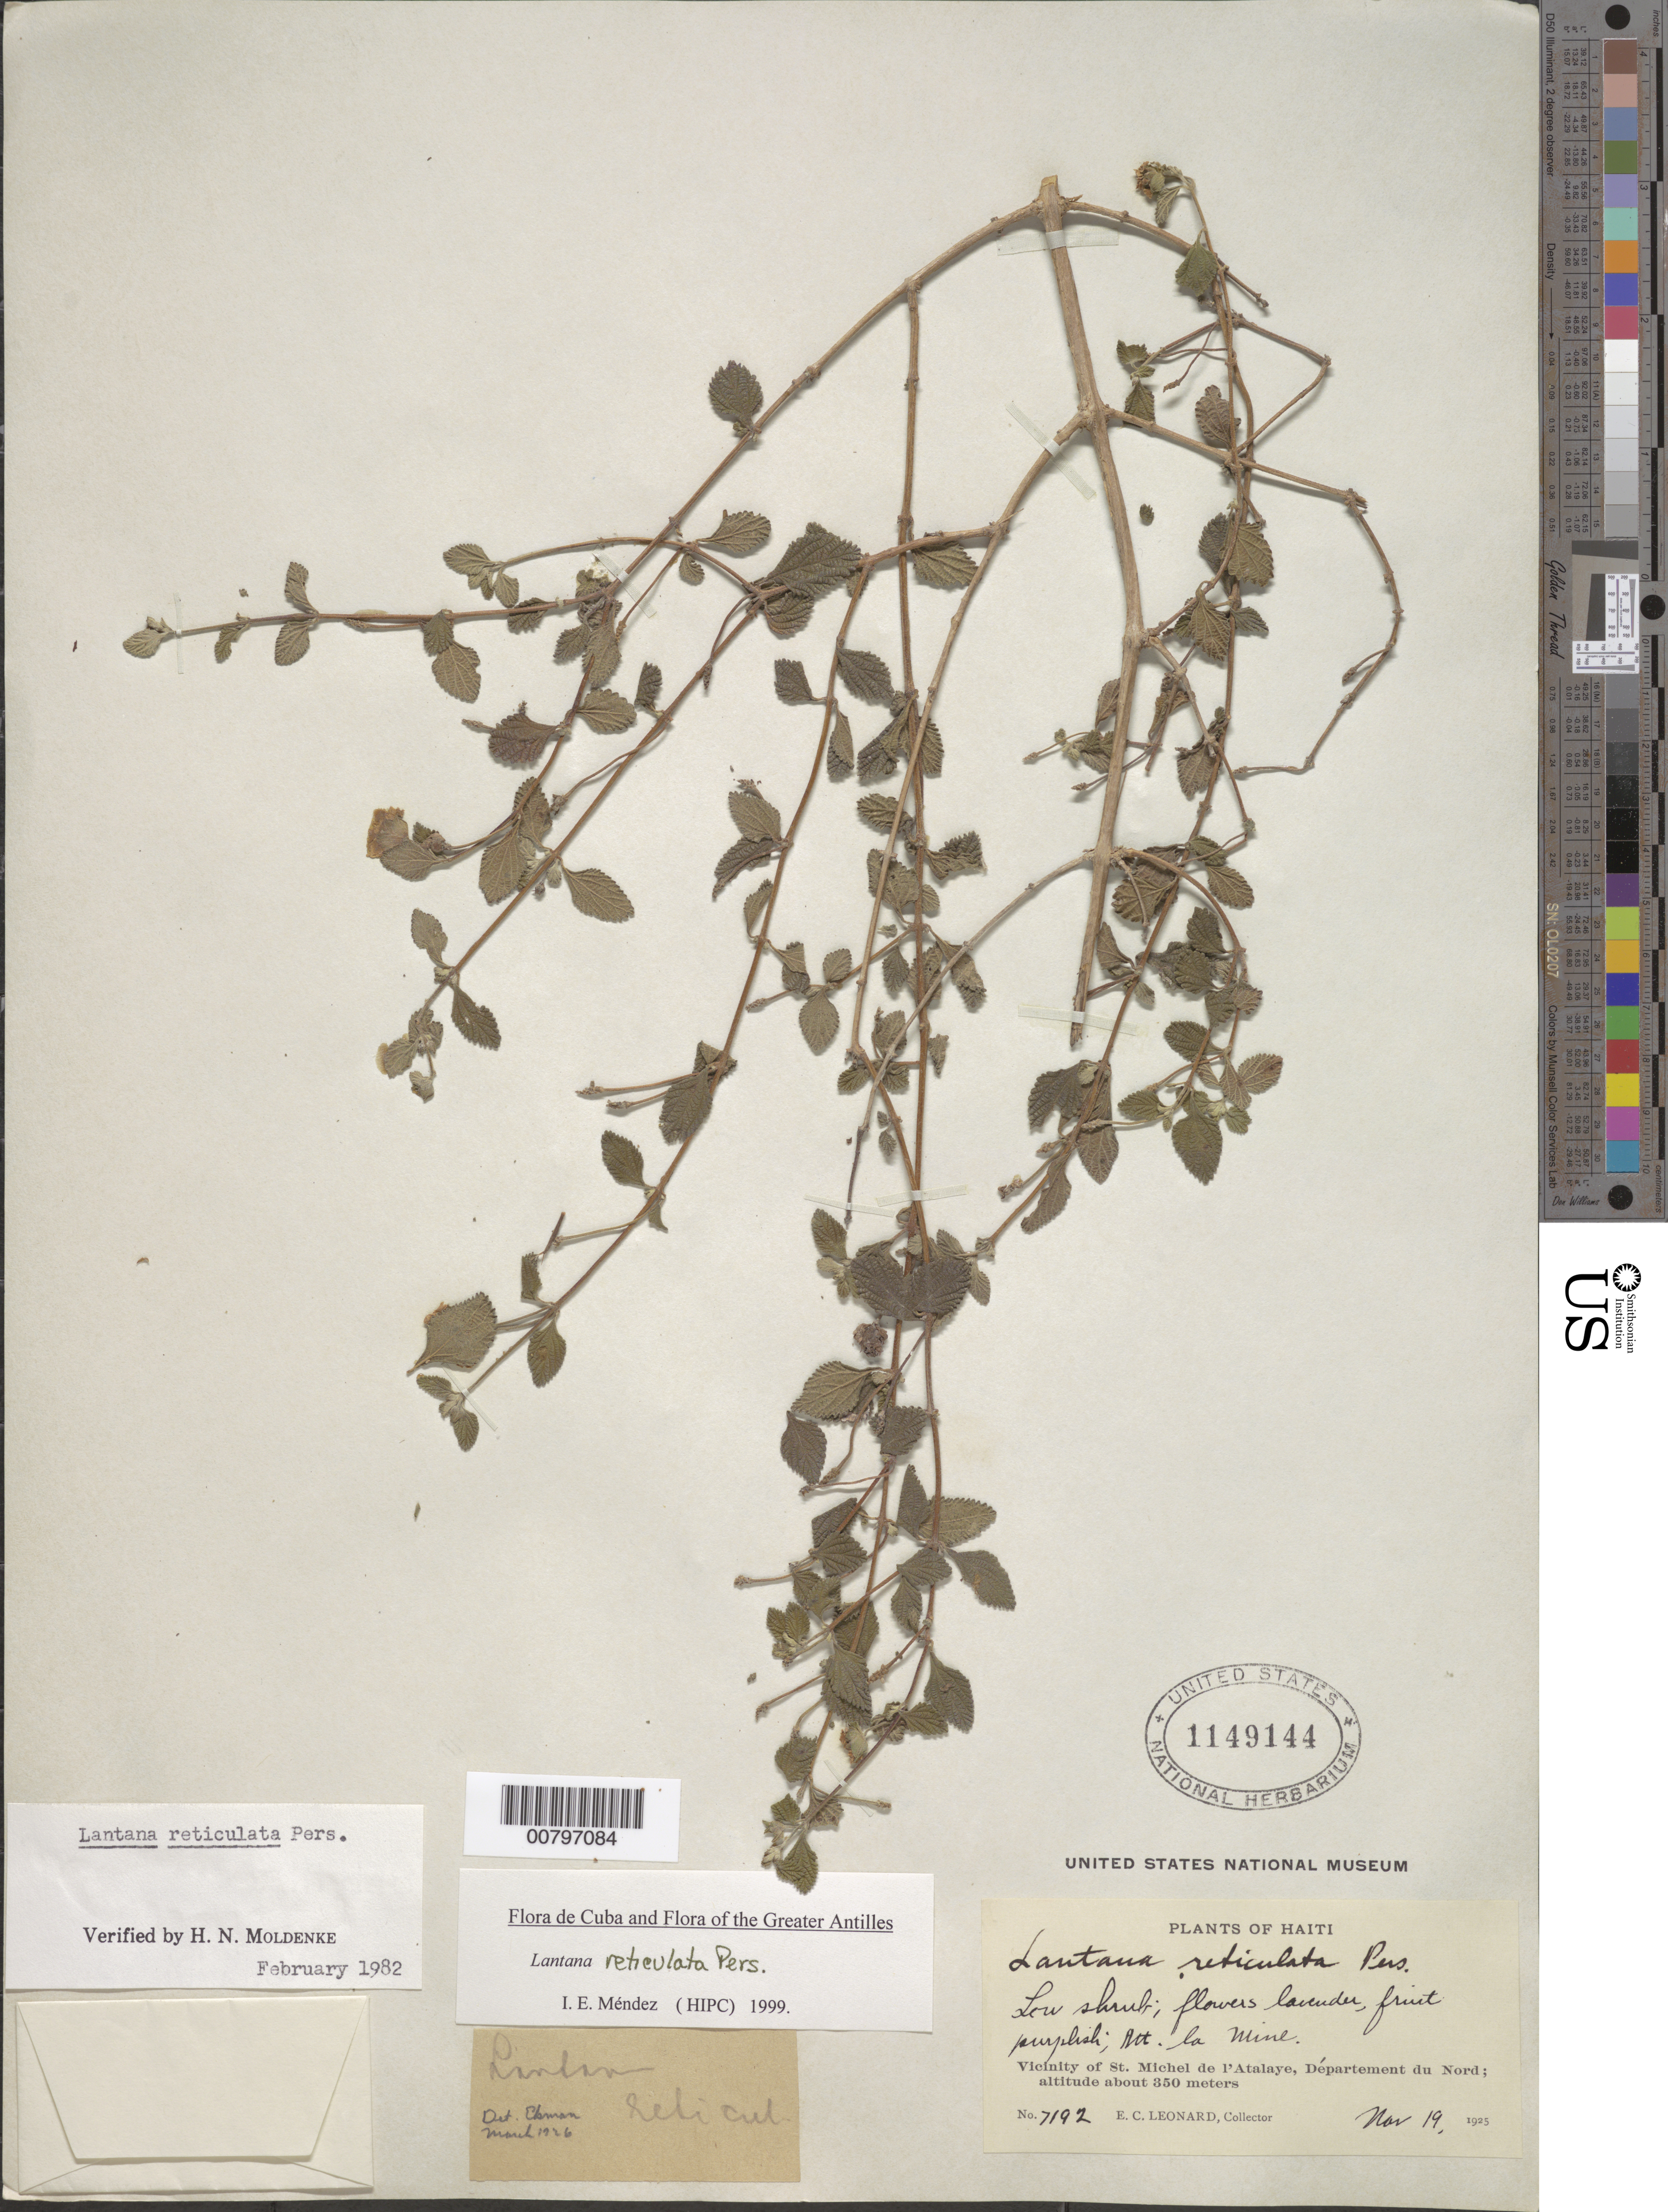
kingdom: Plantae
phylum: Tracheophyta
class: Magnoliopsida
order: Lamiales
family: Verbenaceae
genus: Lantana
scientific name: Lantana reticulata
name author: Pers.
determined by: Méndez, Isidro E., (HIPC)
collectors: E. C. Leonard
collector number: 7192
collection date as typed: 19 Nov 1925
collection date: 1925-11-19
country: Haiti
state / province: Artibonite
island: Hispaniola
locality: Vicinity of St. Michel de l' Atalaye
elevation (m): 350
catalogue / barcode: US 1149144